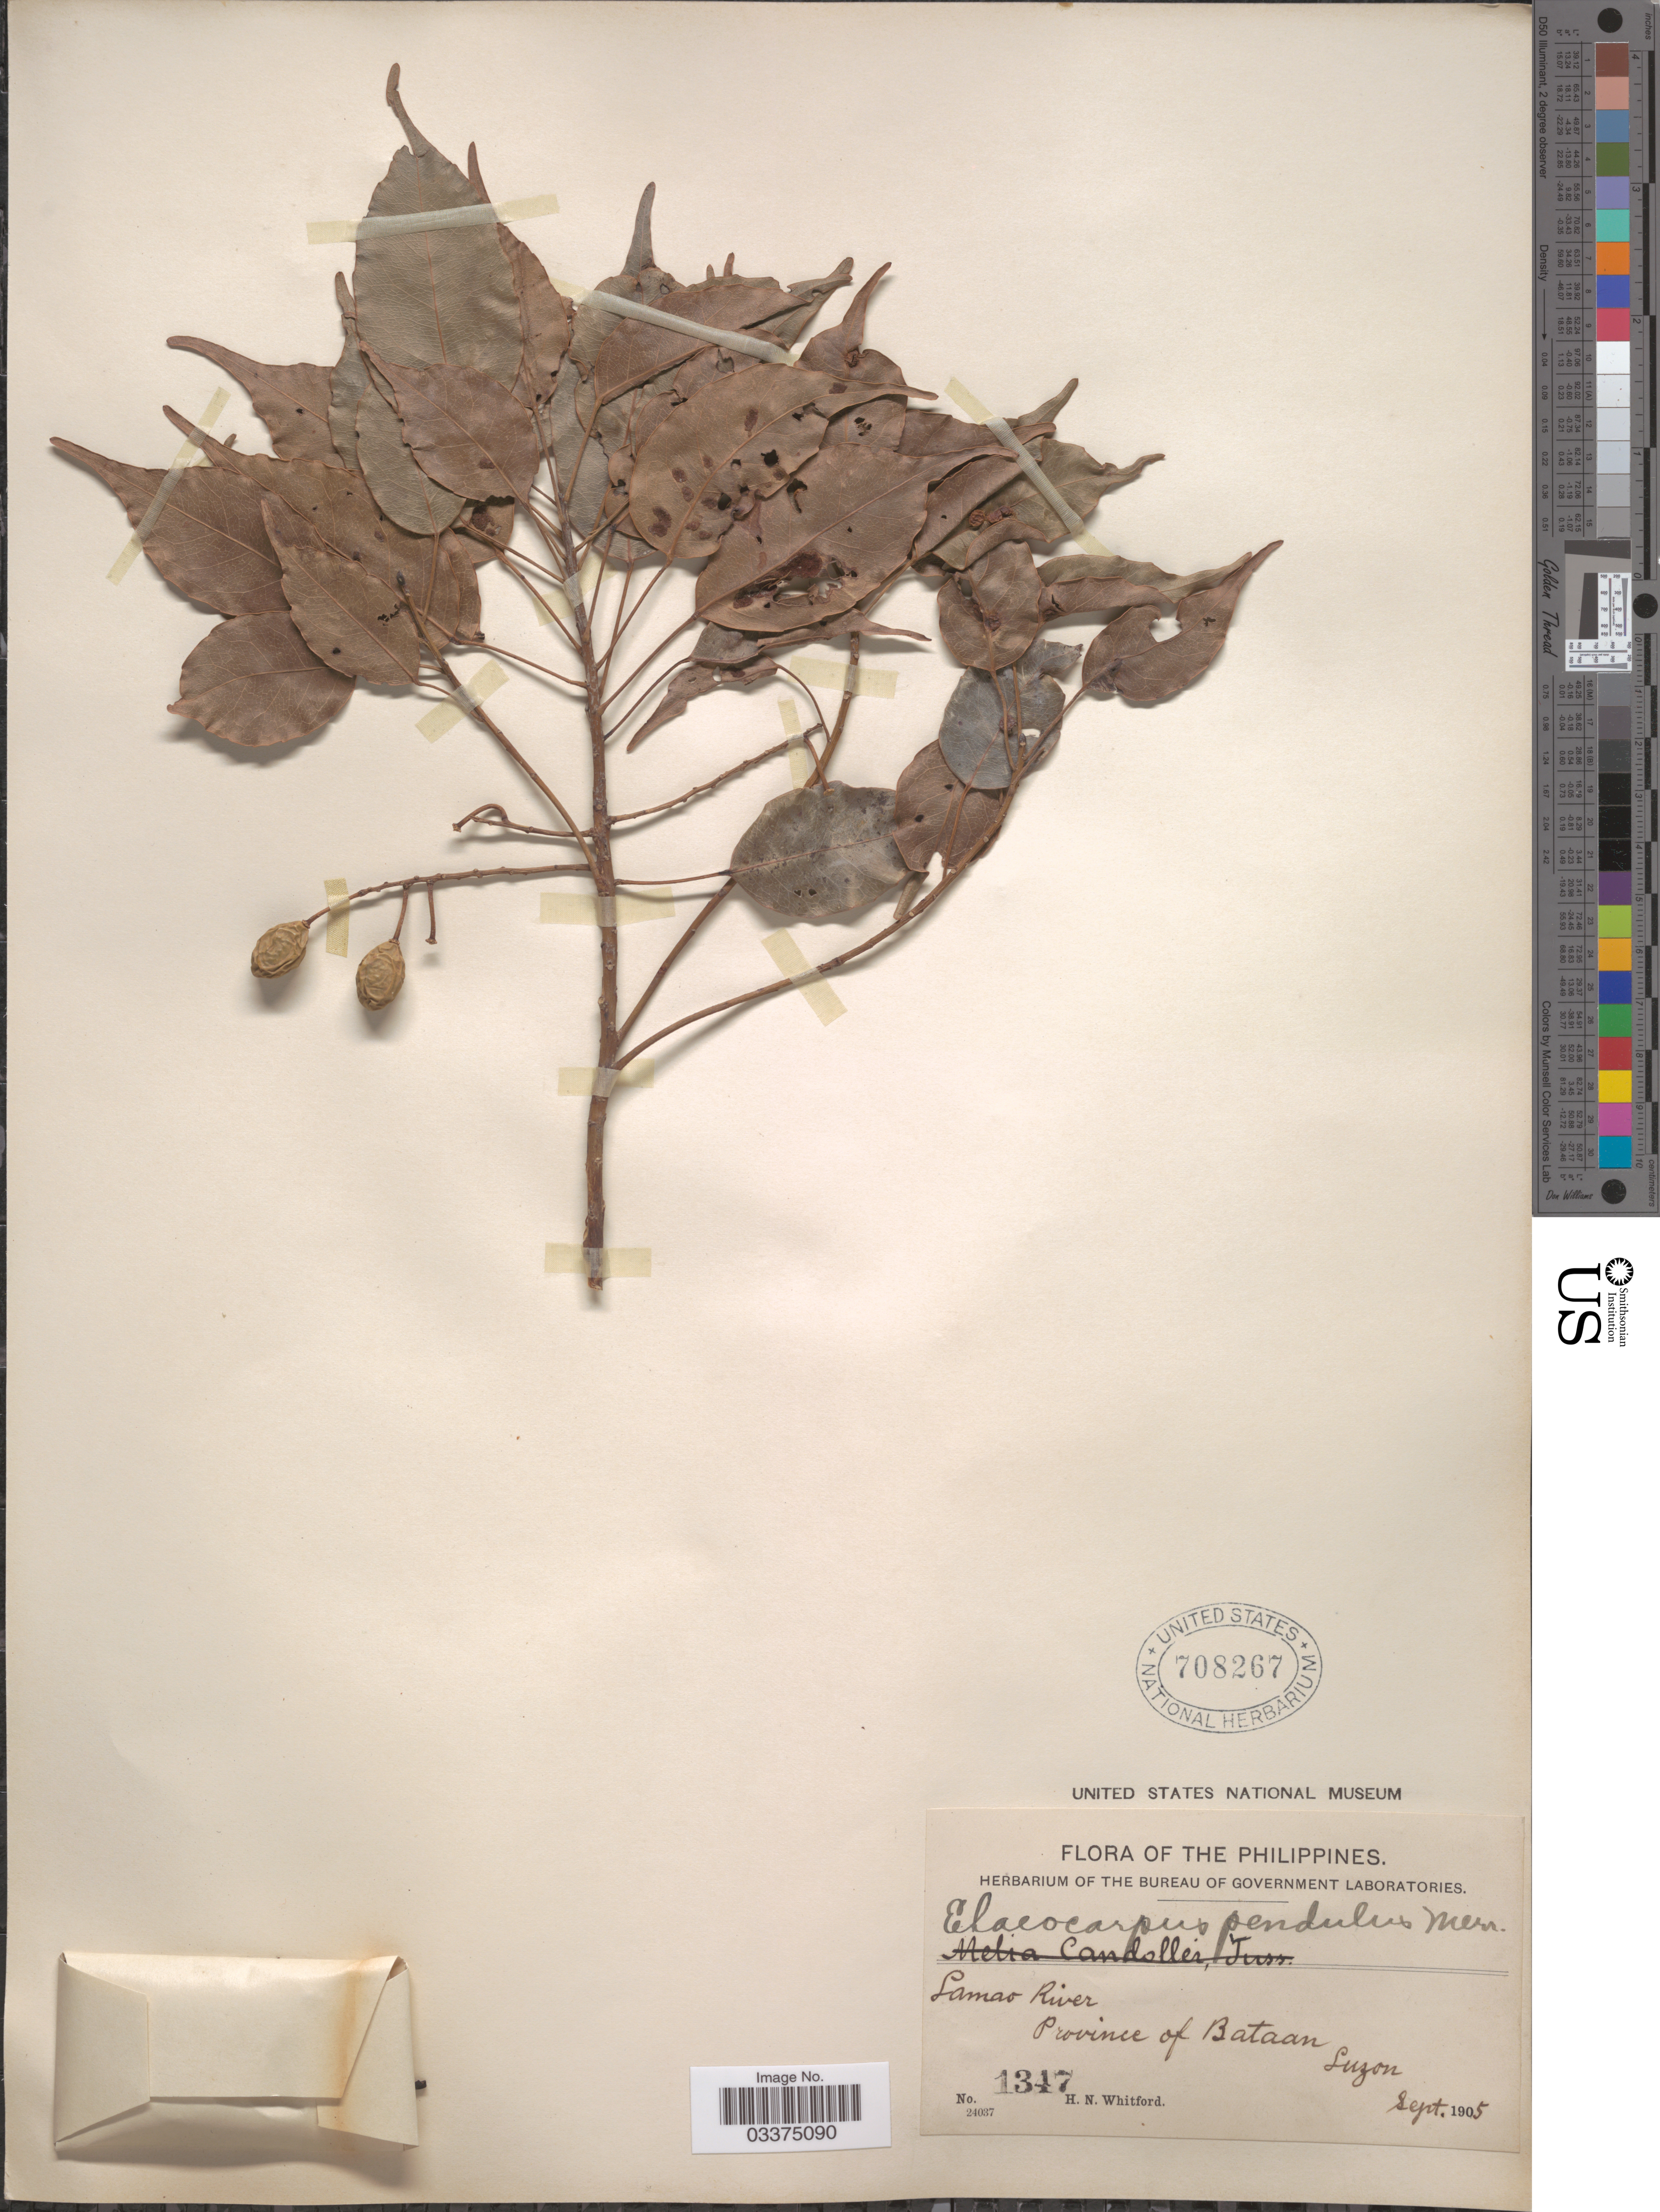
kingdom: Plantae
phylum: Tracheophyta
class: Magnoliopsida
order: Oxalidales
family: Elaeocarpaceae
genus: Elaeocarpus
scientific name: Elaeocarpus pendulus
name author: Merr.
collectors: H. N. Whitford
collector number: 1347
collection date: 1905-09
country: Philippines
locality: Lamao River, Province of Bataan, Luzon.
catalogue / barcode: US 708267